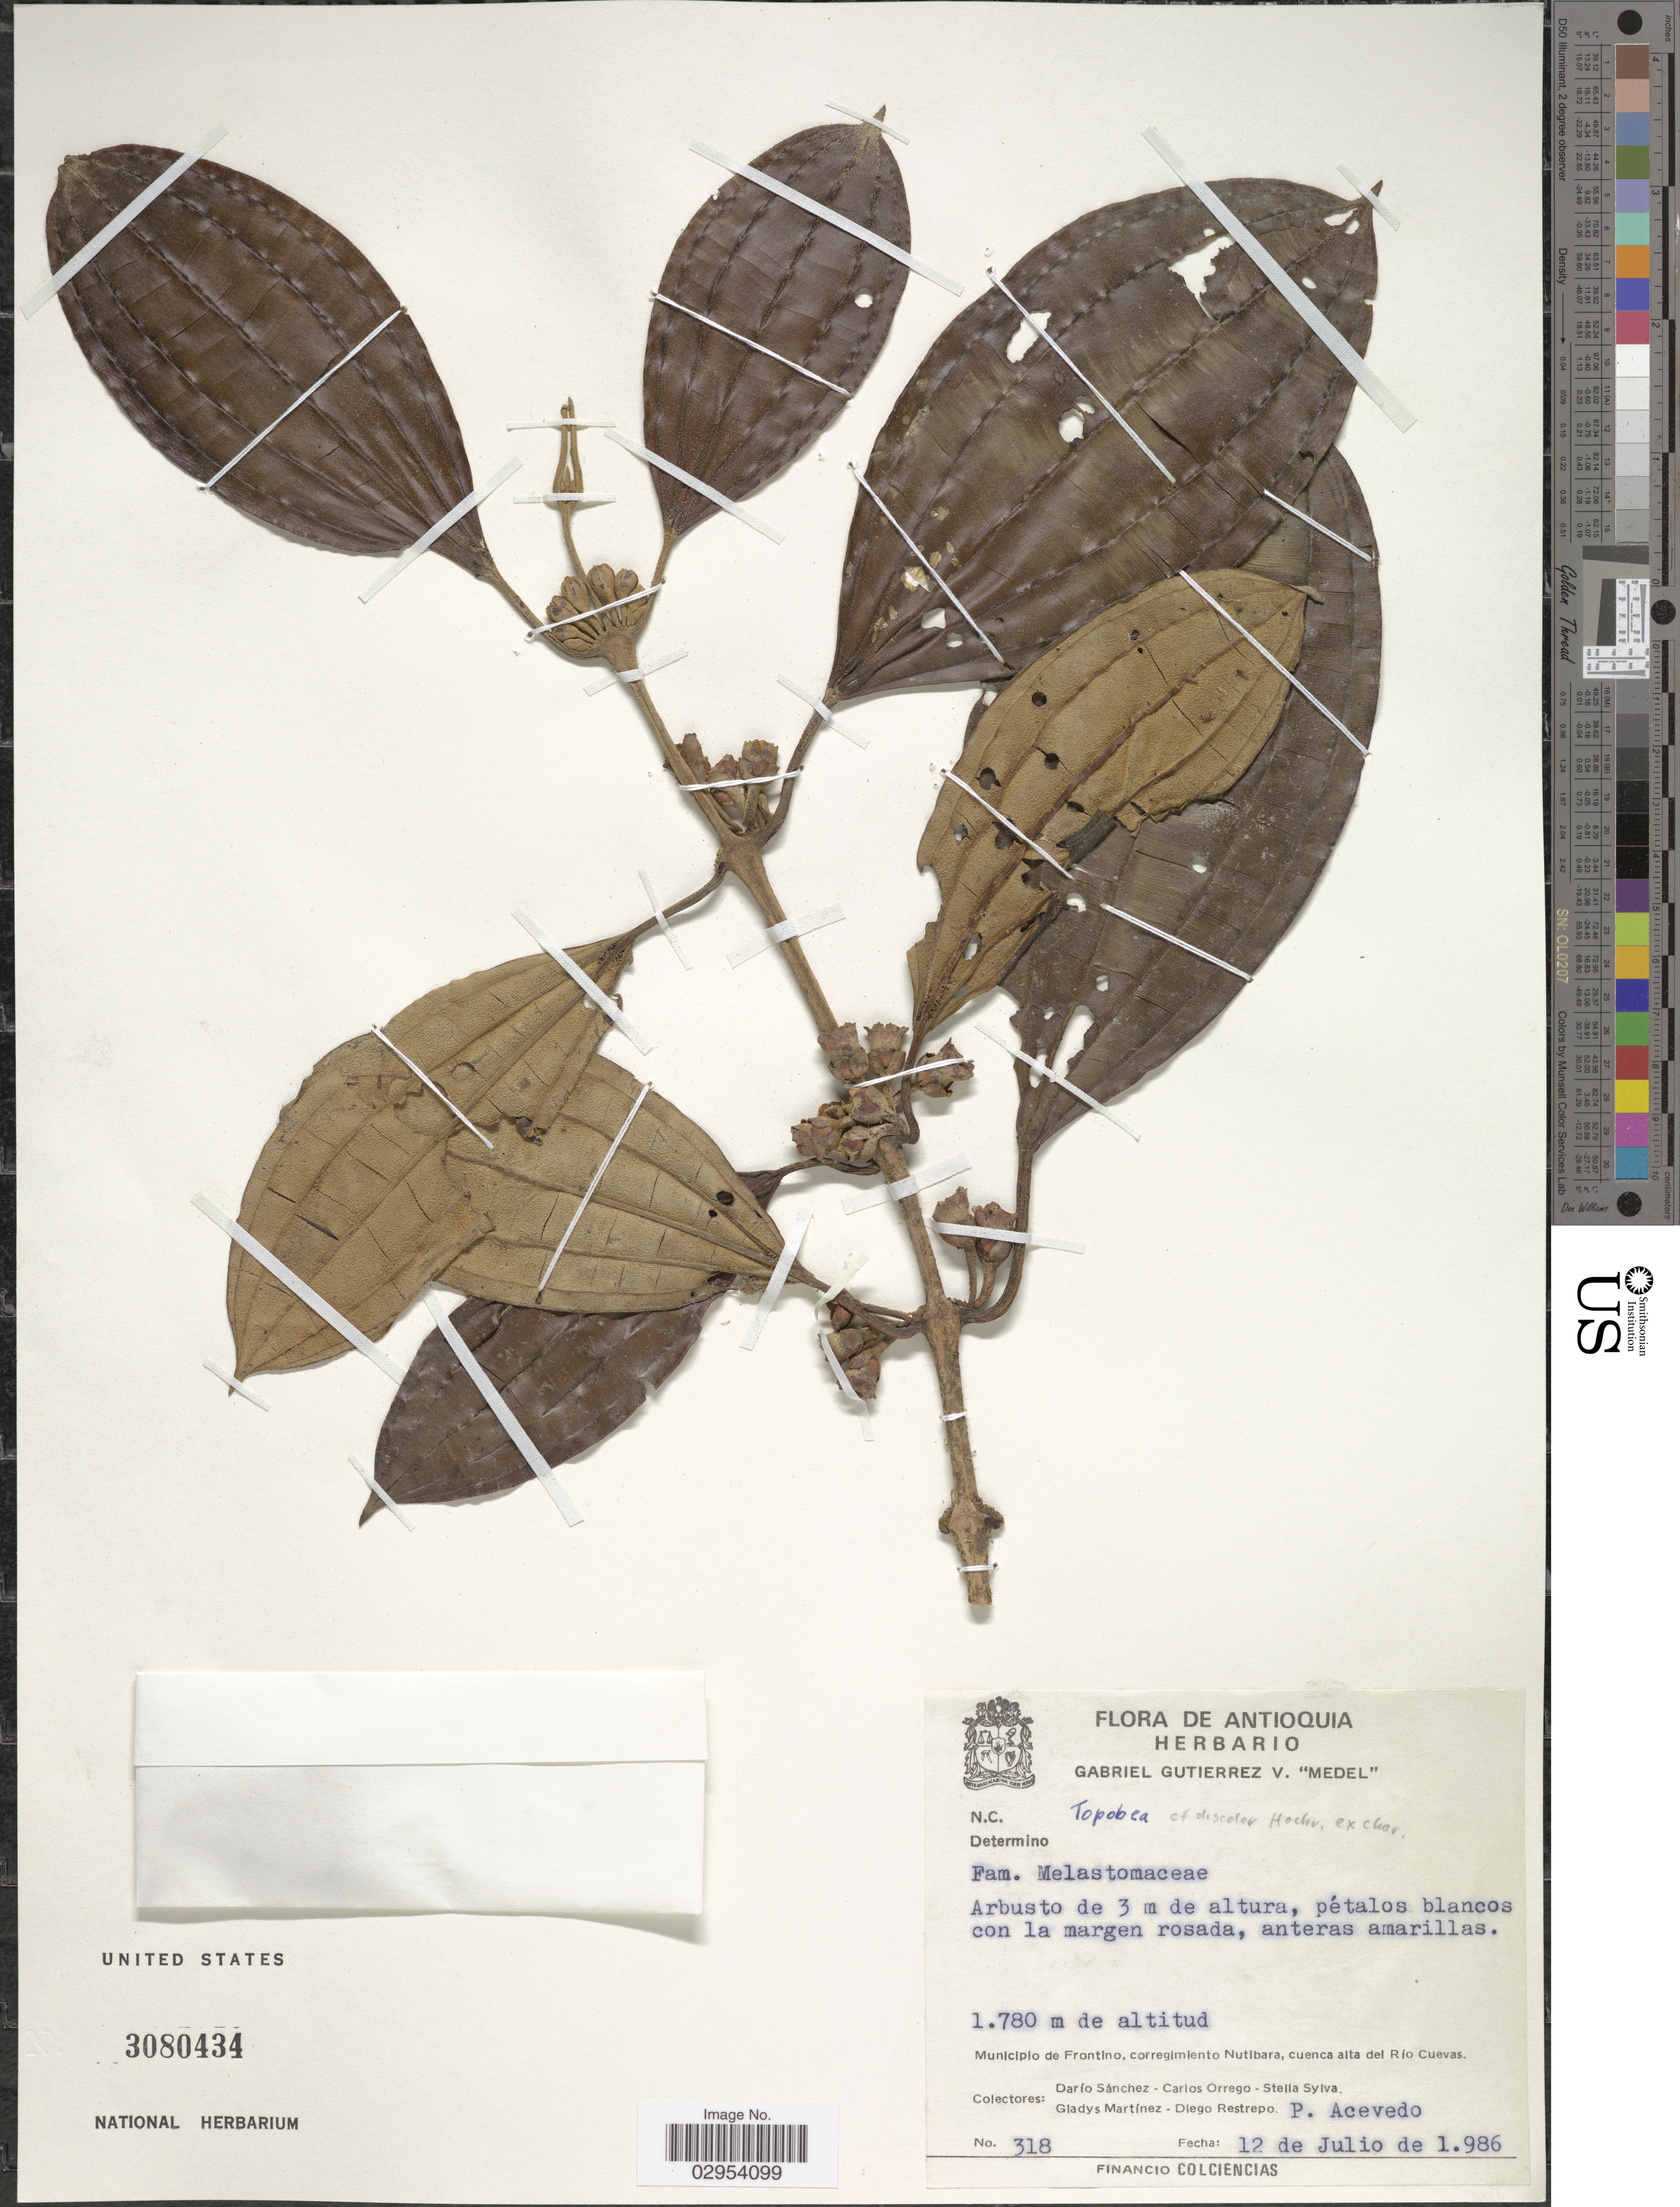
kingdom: Plantae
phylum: Tracheophyta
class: Magnoliopsida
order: Myrtales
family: Melastomataceae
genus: Topobea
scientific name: Topobea discolor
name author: Hochr.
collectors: D. Sánchez, C. Orrego, S. Sylva, G. Martínez & et al.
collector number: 318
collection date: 1986-07-12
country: Colombia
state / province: Antioquia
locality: Municipio de Frontino, corregimiento Nutibara, cuenca alta del Río Cuevas.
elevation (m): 1780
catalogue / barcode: US 3080434